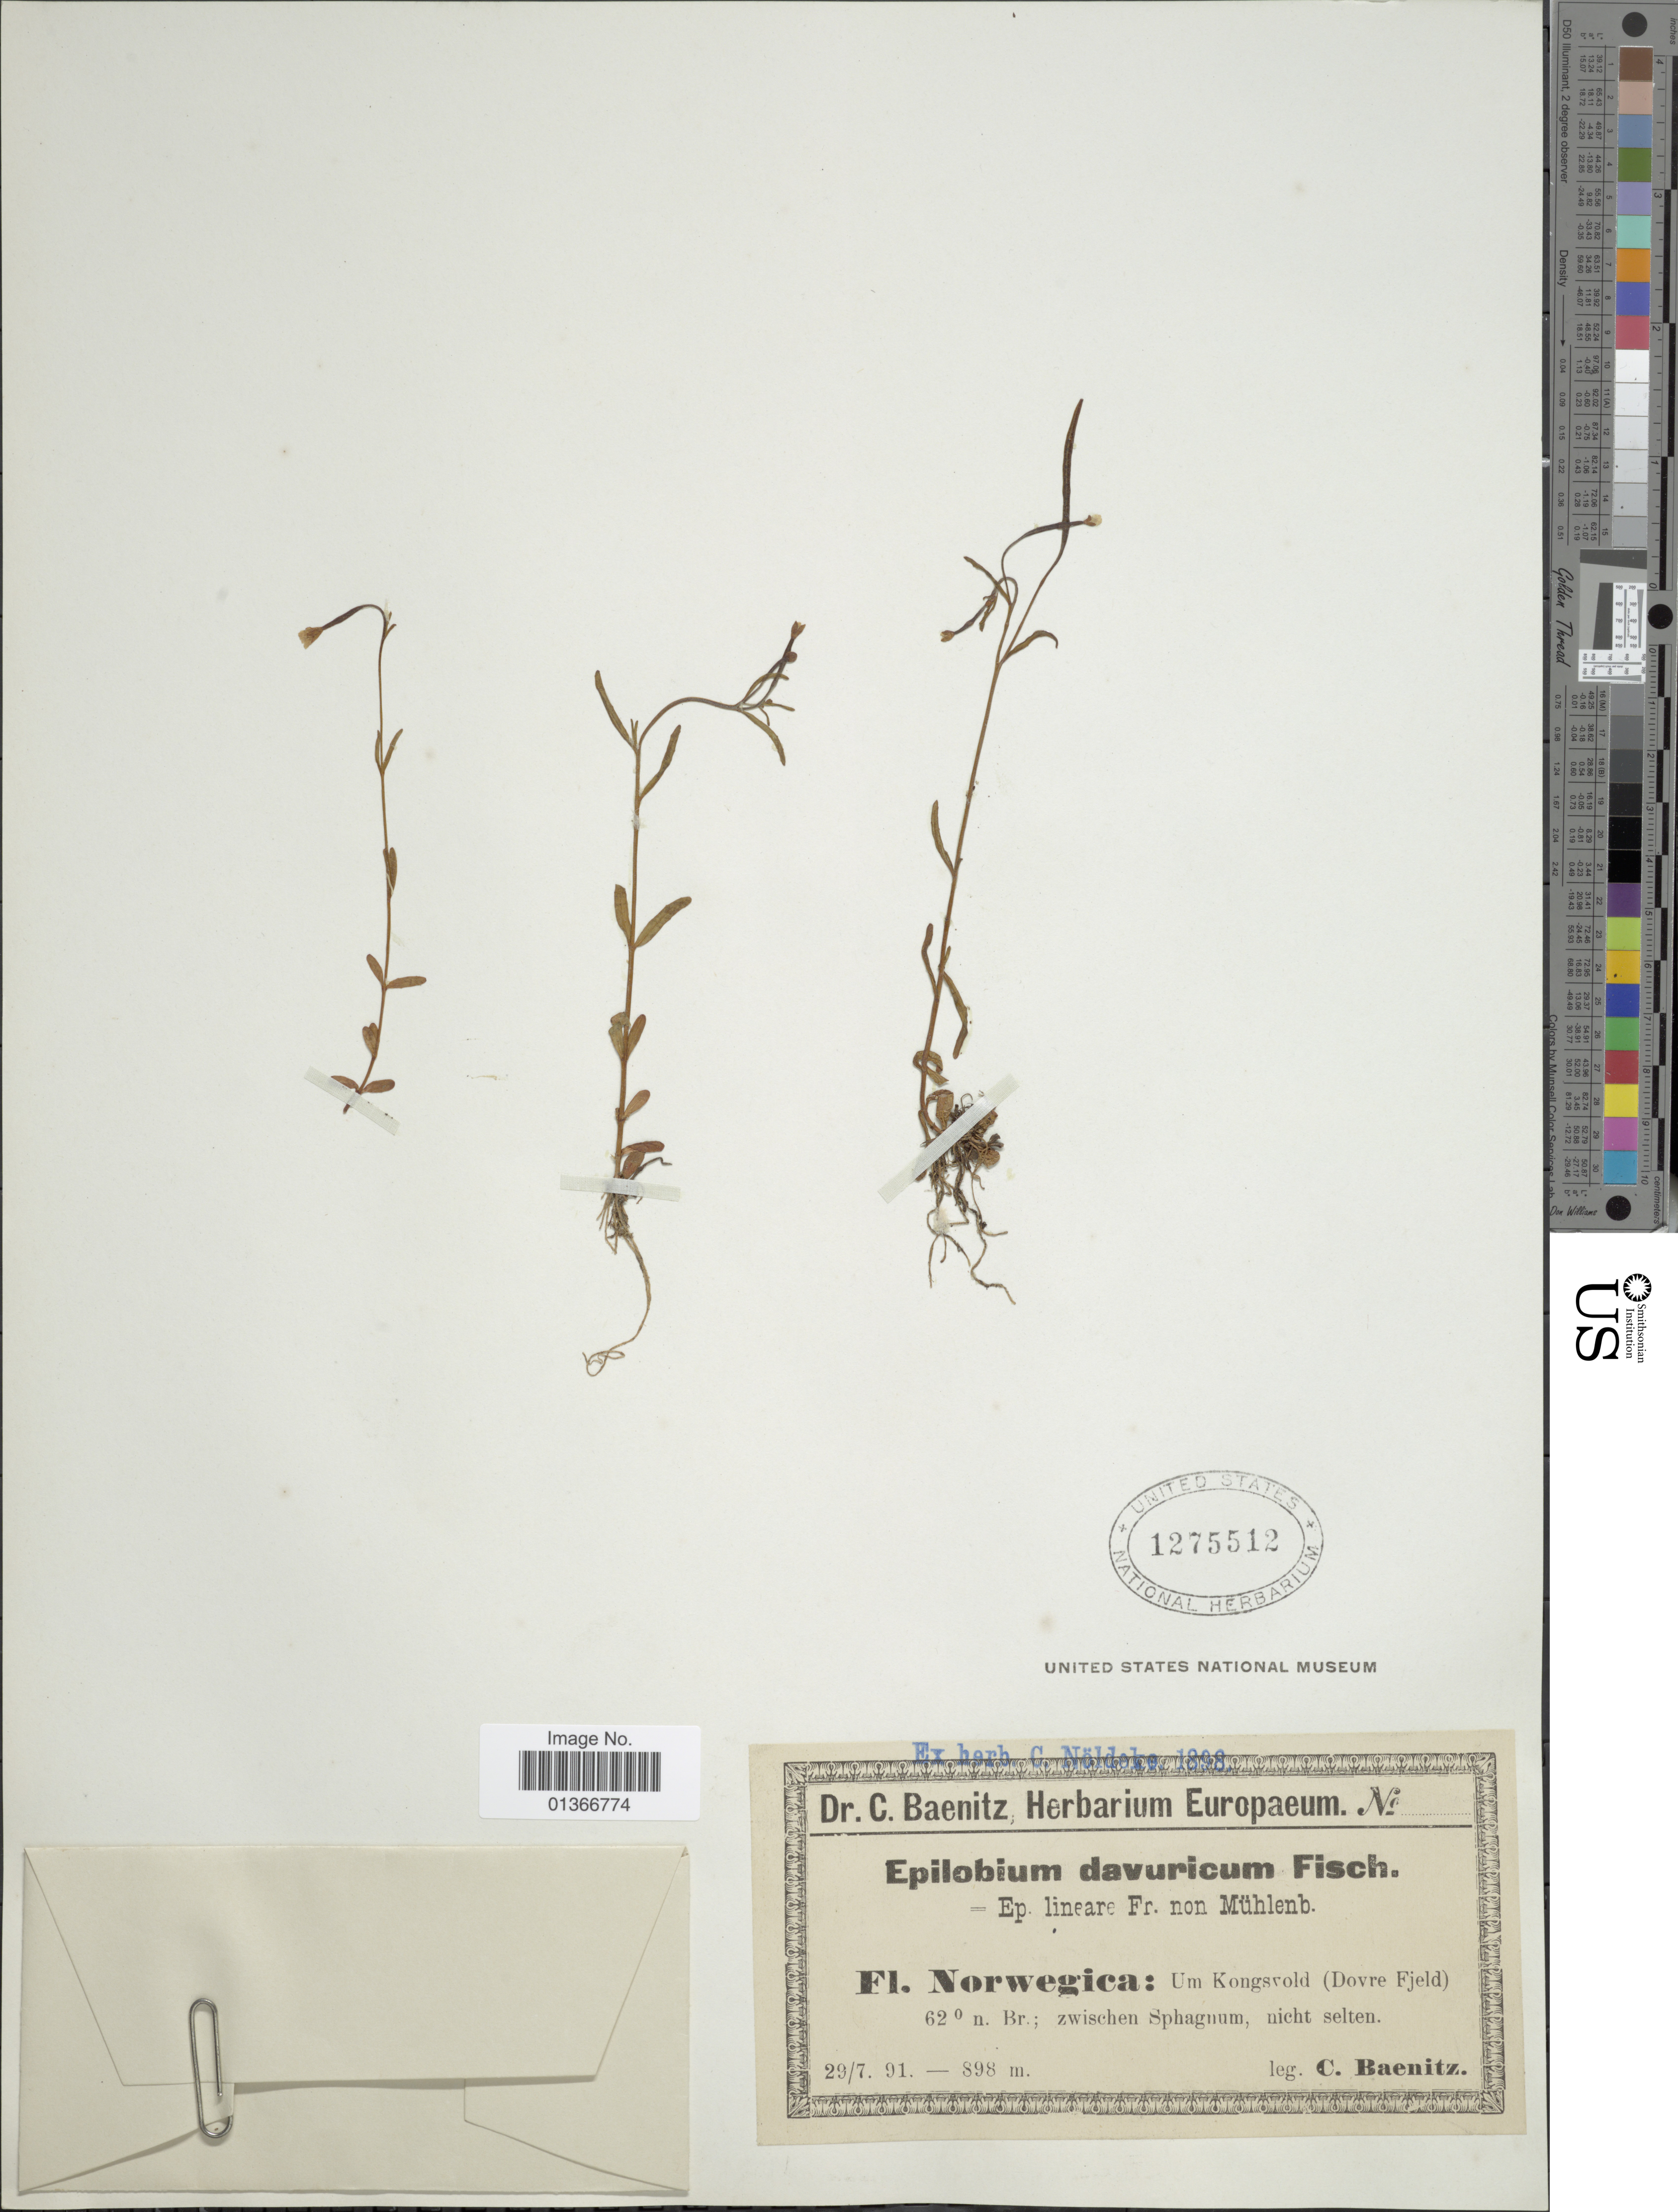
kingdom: Plantae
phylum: Tracheophyta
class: Magnoliopsida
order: Myrtales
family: Onagraceae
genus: Epilobium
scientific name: Epilobium davuricum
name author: Fisch. ex Hornem.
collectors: C. G. Baenitz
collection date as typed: Transcribed d/m/y: 29/7/91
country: Norway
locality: Um Kongsvold (Dovre Fjeld) 62° n. Br.; zwischen Sphagnum, nicht selten.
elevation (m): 898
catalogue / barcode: US 1275512